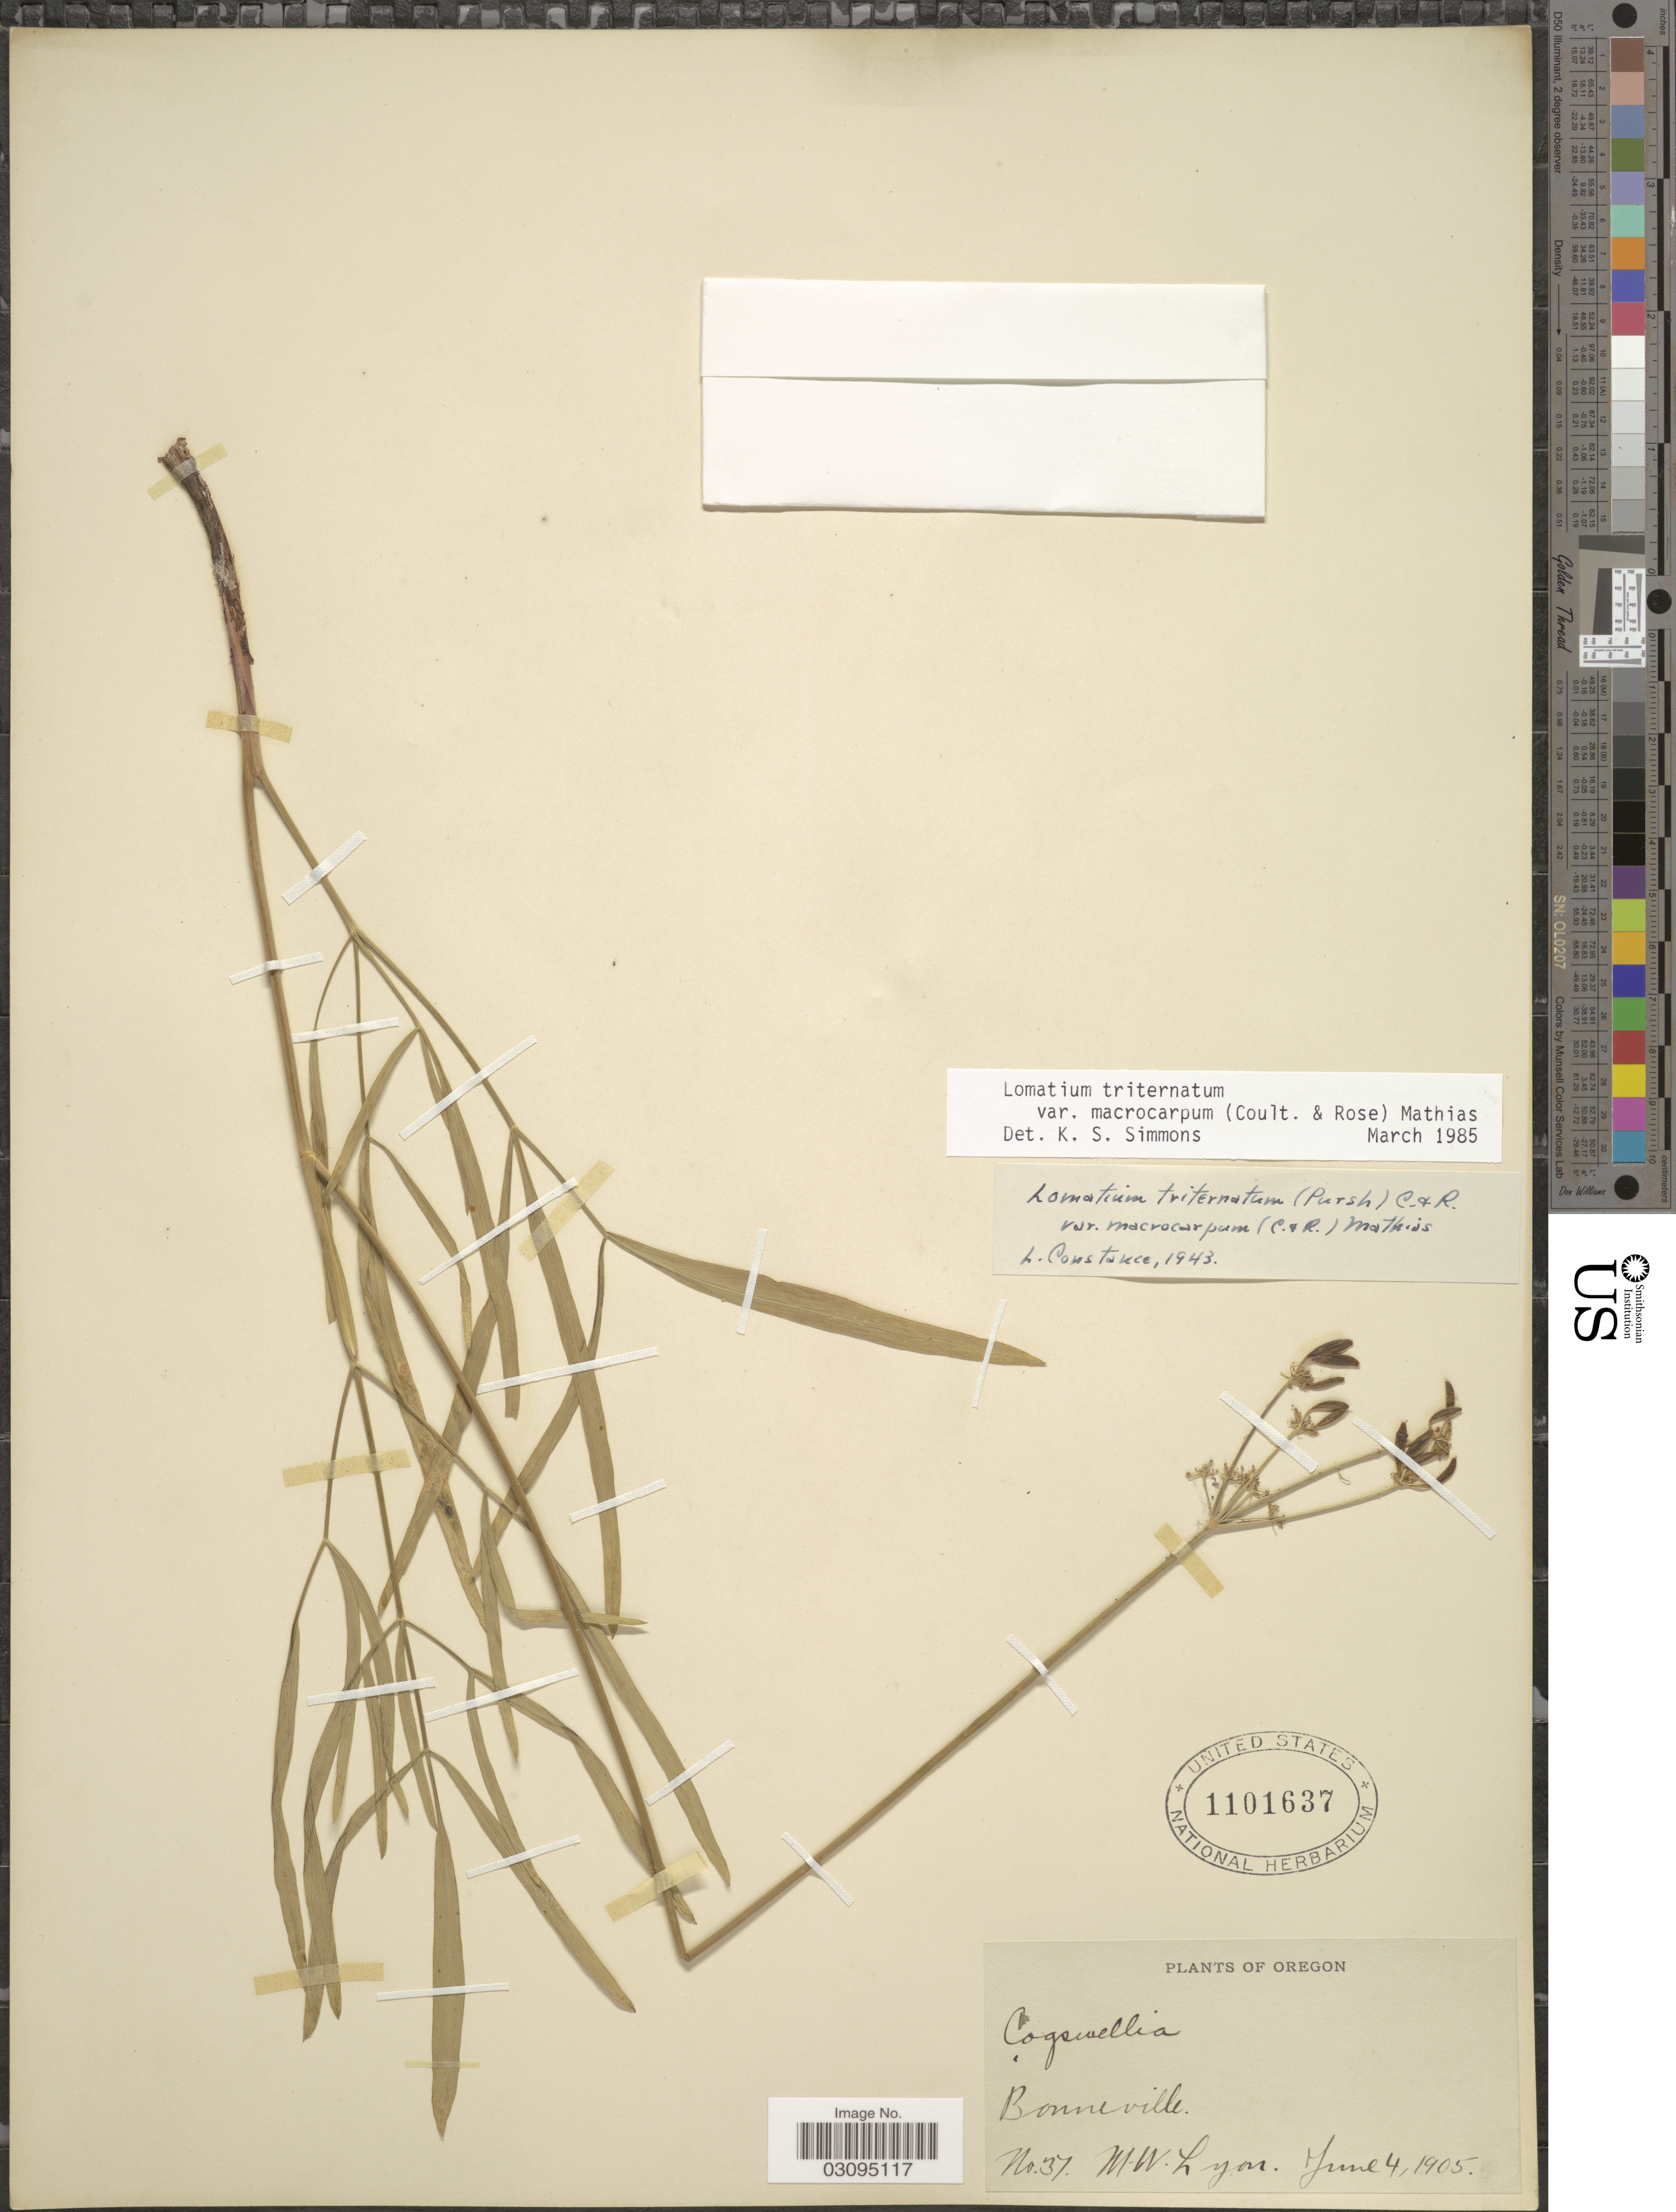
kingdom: Plantae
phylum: Tracheophyta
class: Magnoliopsida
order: Apiales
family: Apiaceae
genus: Lomatium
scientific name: Lomatium triternatum var. macrocarpum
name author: (J.M. Coult. & Rose) Mathias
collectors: M. W. Lyon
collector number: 37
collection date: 1905-06-04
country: United States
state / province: Oregon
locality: Bonneville.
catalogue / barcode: US 1101637